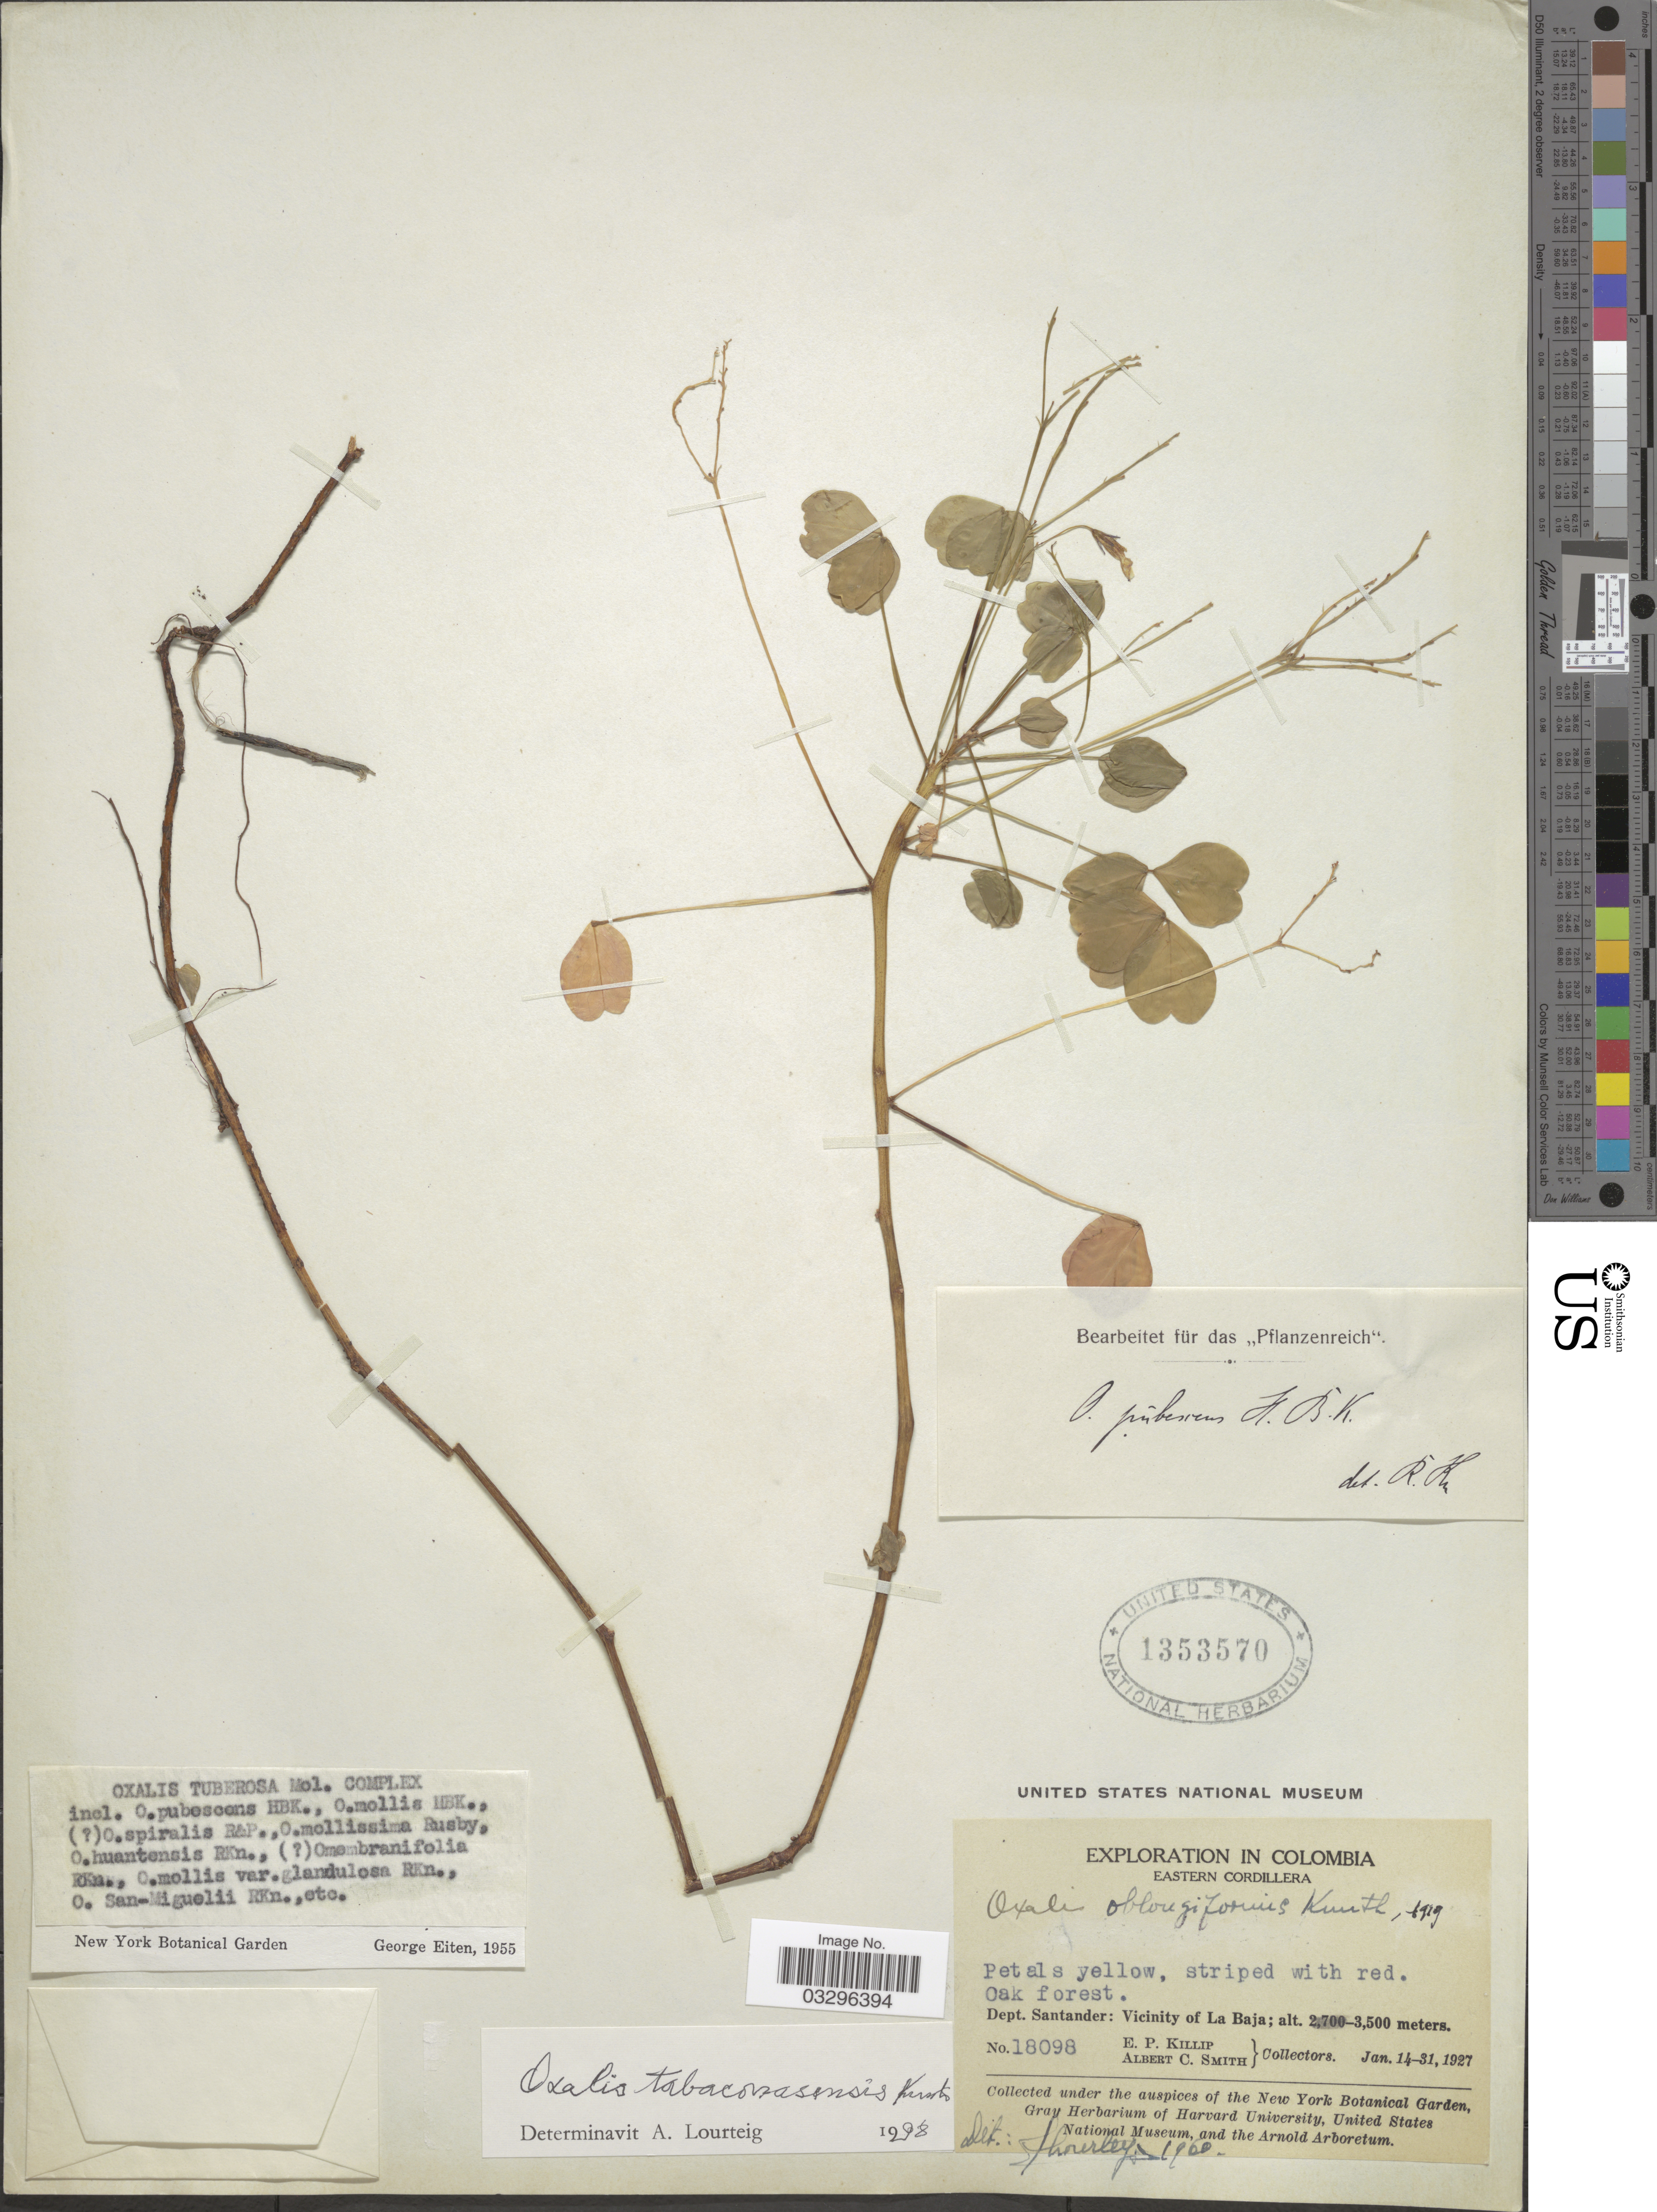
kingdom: Plantae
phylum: Tracheophyta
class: Magnoliopsida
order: Oxalidales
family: Oxalidaceae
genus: Oxalis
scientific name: Oxalis tabaconasensis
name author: R. Knuth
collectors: E. P. Killip & A. C. Smith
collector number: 18098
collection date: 1927-01-14/1927-01-31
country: Colombia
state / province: Santander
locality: Eastern Cordillera. Dept. Santander: Vicinity of La Baja.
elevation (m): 3500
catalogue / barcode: US 1353570